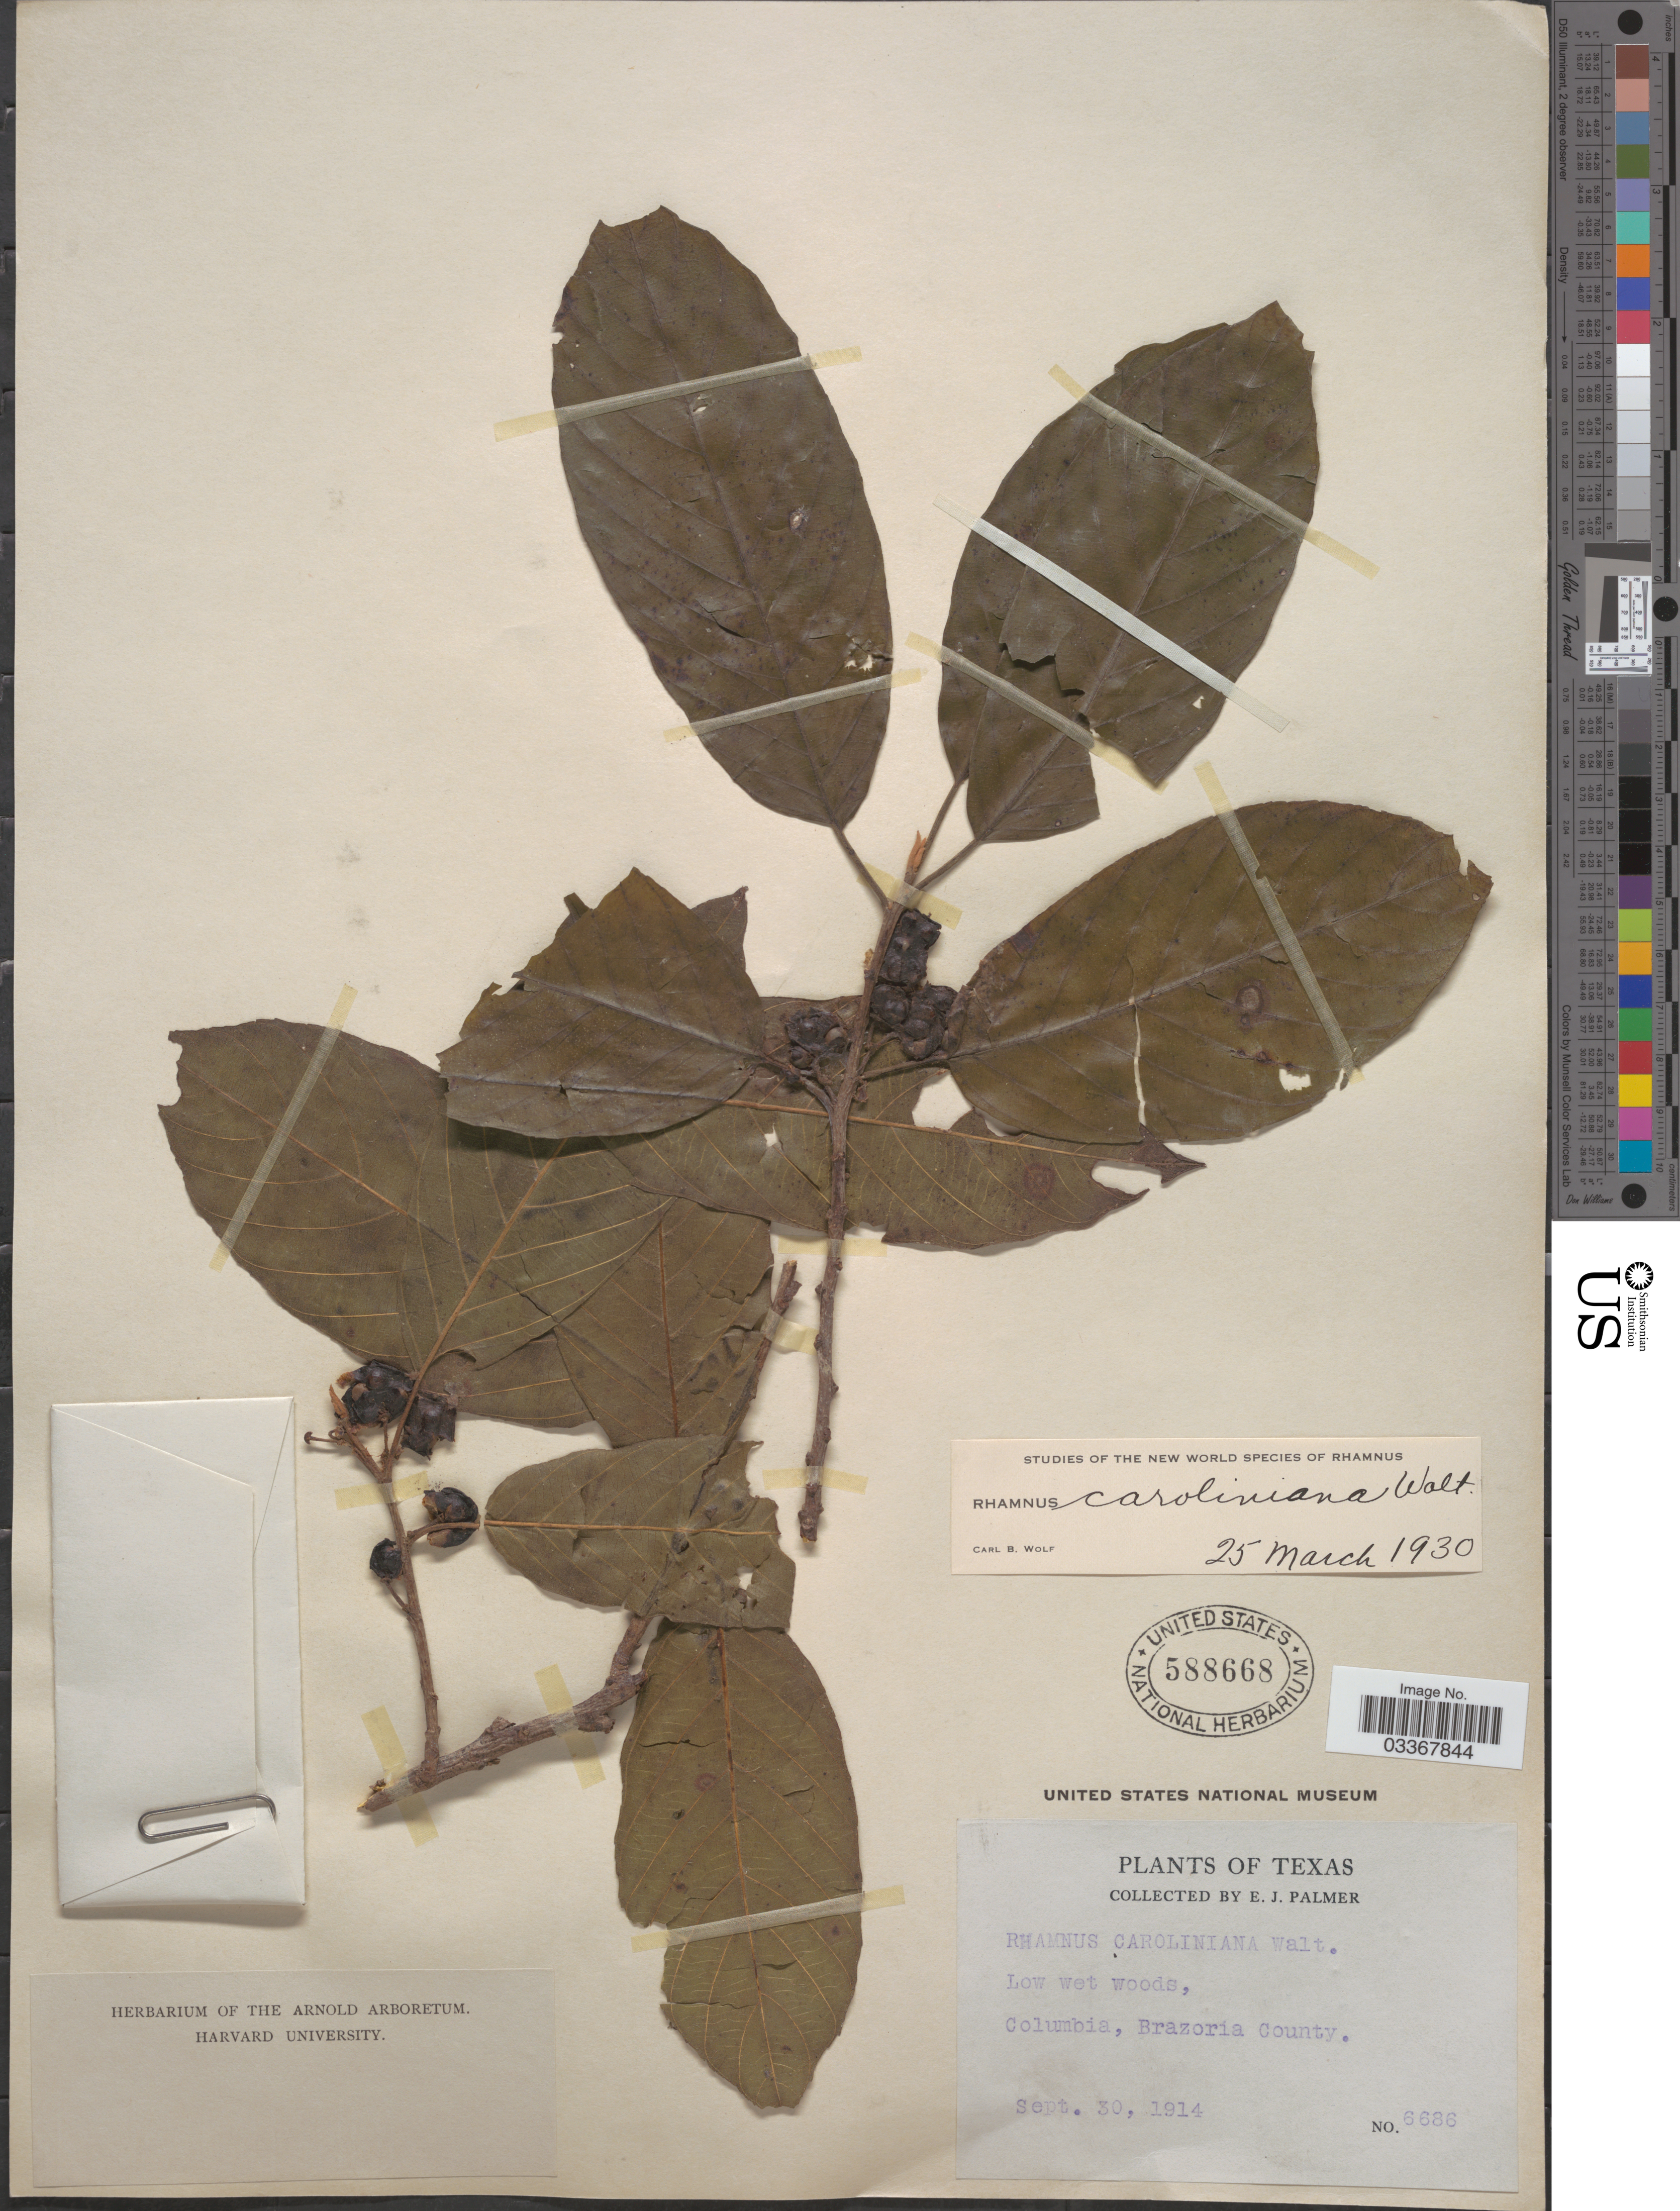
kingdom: Plantae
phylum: Tracheophyta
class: Magnoliopsida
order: Rosales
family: Rhamnaceae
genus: Frangula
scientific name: Frangula caroliniana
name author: (Walter) A. Gray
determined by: Strong, Mark T., (BOT), Smithsonian Institution - National Museum of Natural History (UNITED STATES)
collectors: E. J. Palmer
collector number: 6686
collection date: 1914-09-30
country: United States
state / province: Texas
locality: Columbia, Brazoria County.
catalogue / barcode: US 588668